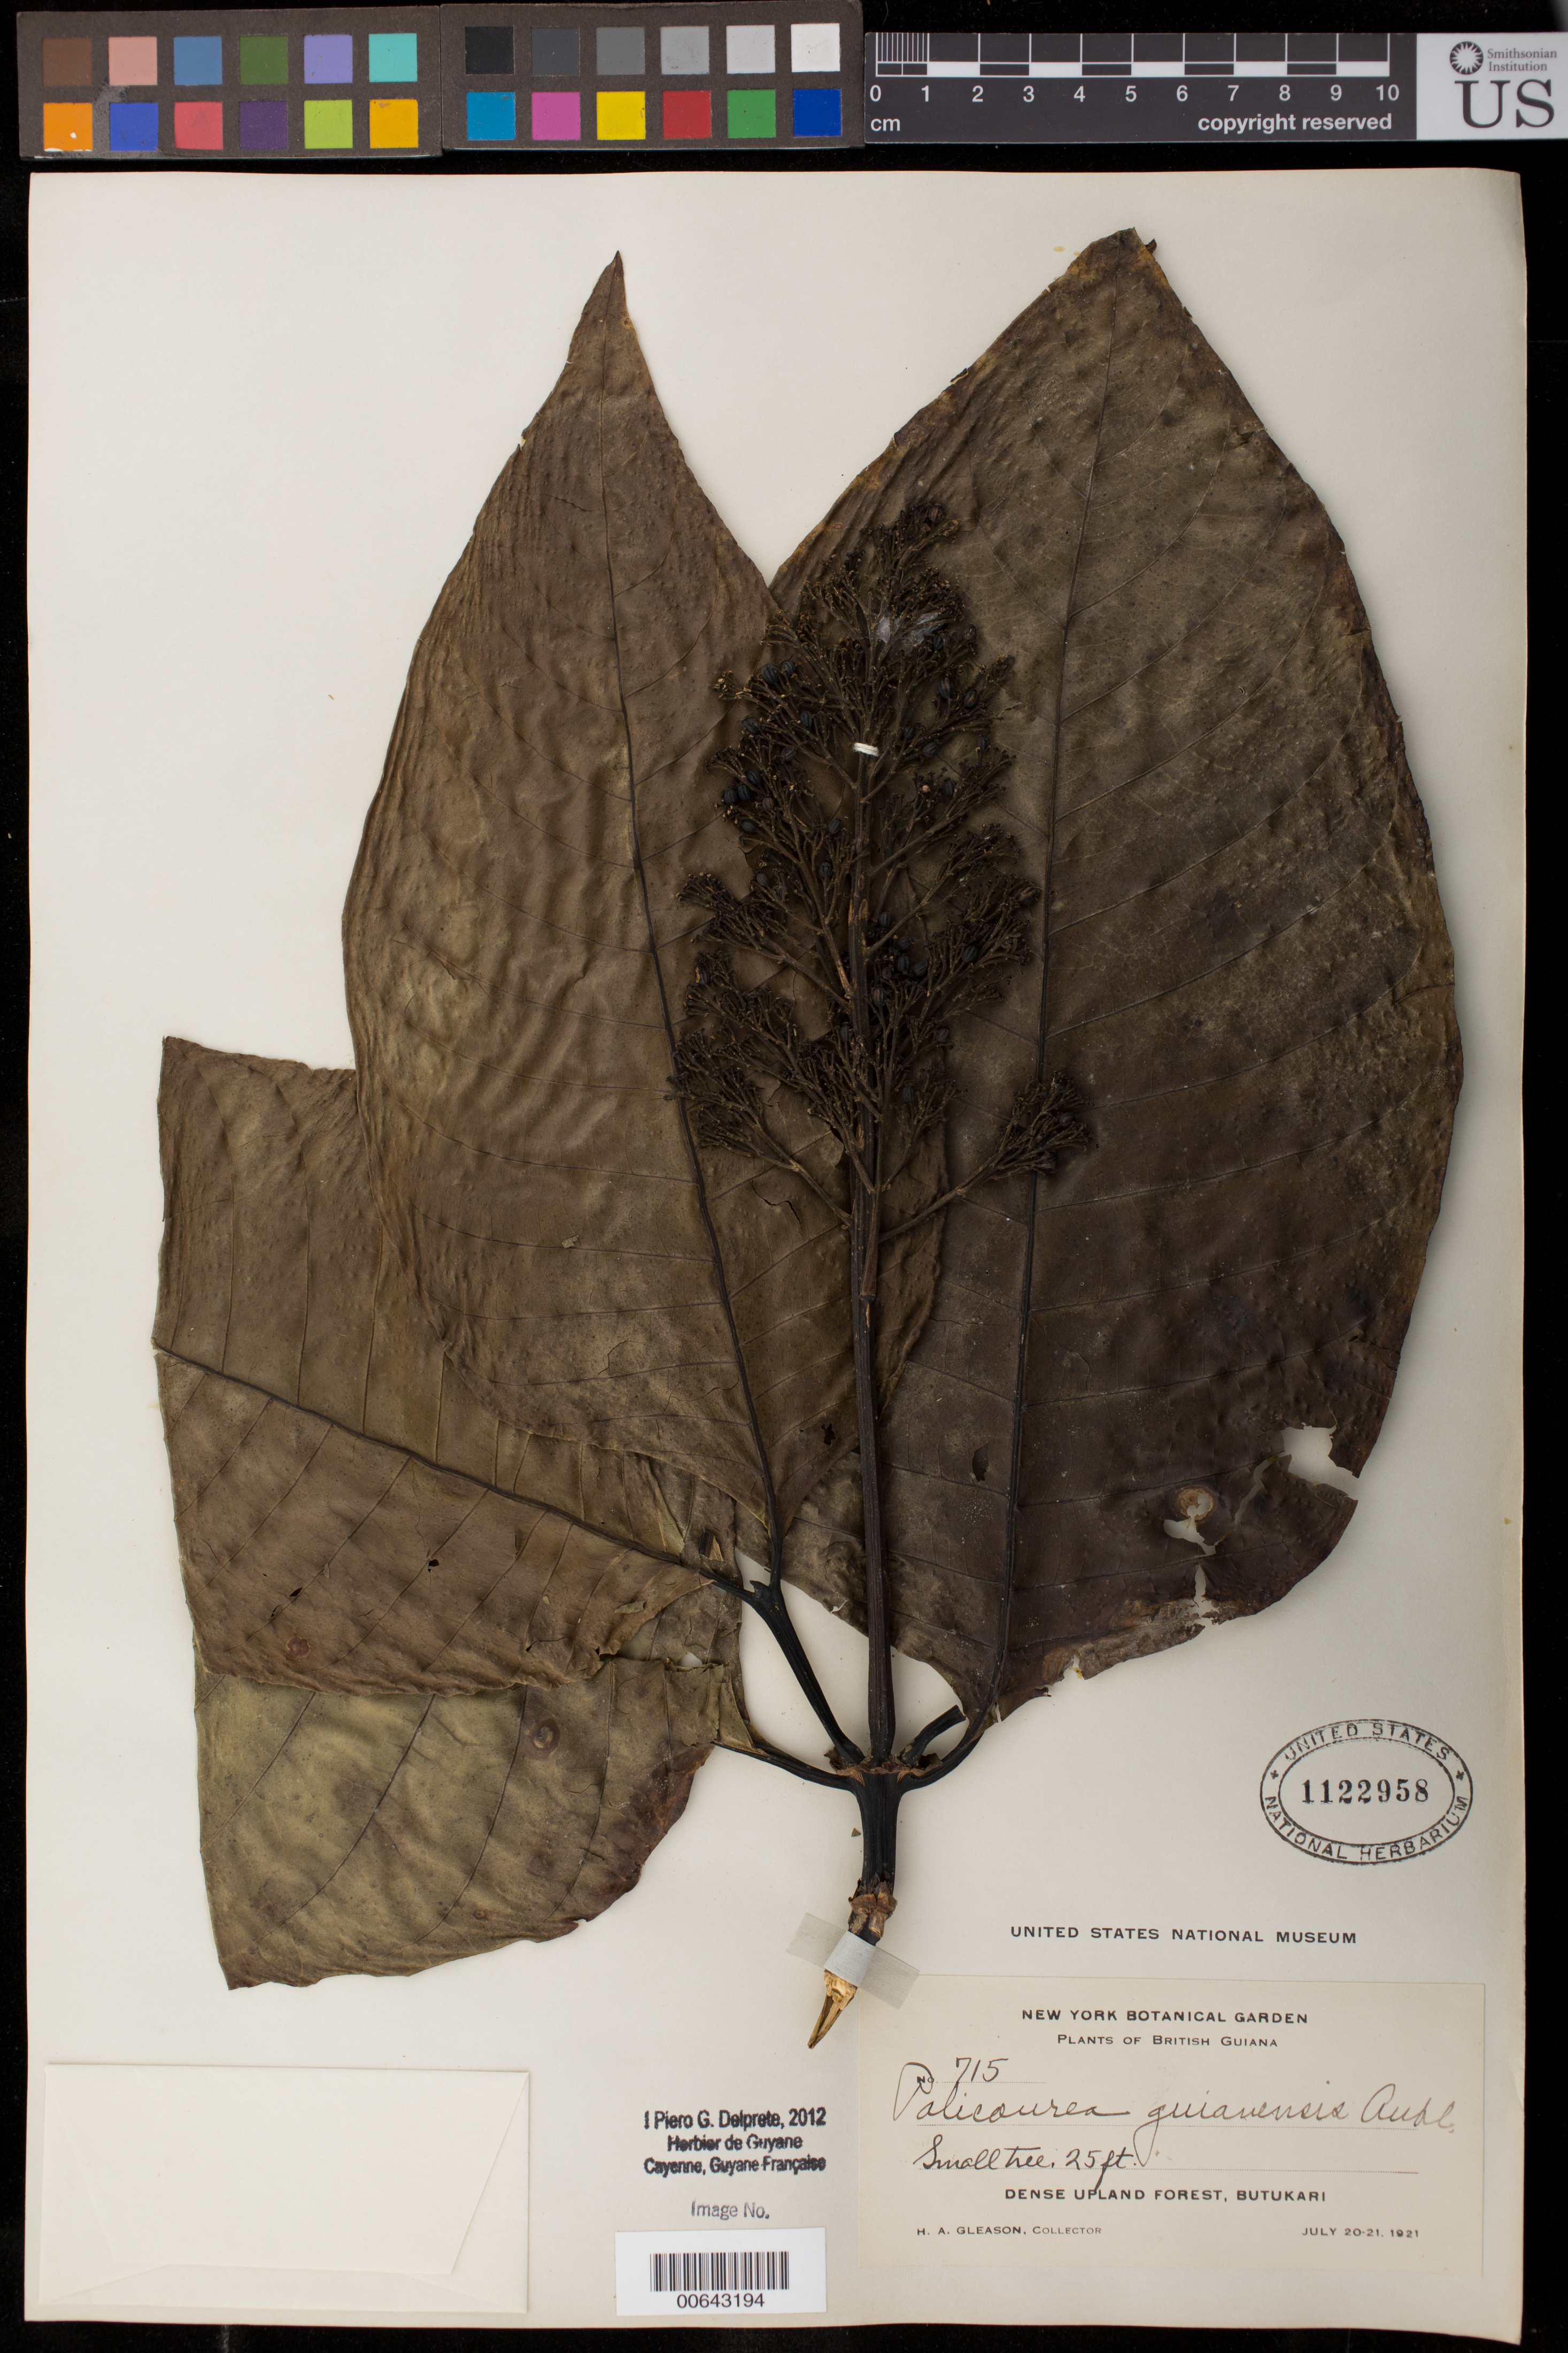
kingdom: Plantae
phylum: Tracheophyta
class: Magnoliopsida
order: Gentianales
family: Rubiaceae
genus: Palicourea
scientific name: Palicourea guianensis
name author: Aubl.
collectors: H. A. Gleason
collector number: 715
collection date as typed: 20-Jul-21 to 21-Jul-21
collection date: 1921-07-20/1921-07-21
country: Guyana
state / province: U. Demerara-Berbice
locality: Butukari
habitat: Dense upland forest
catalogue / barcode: US 1122958